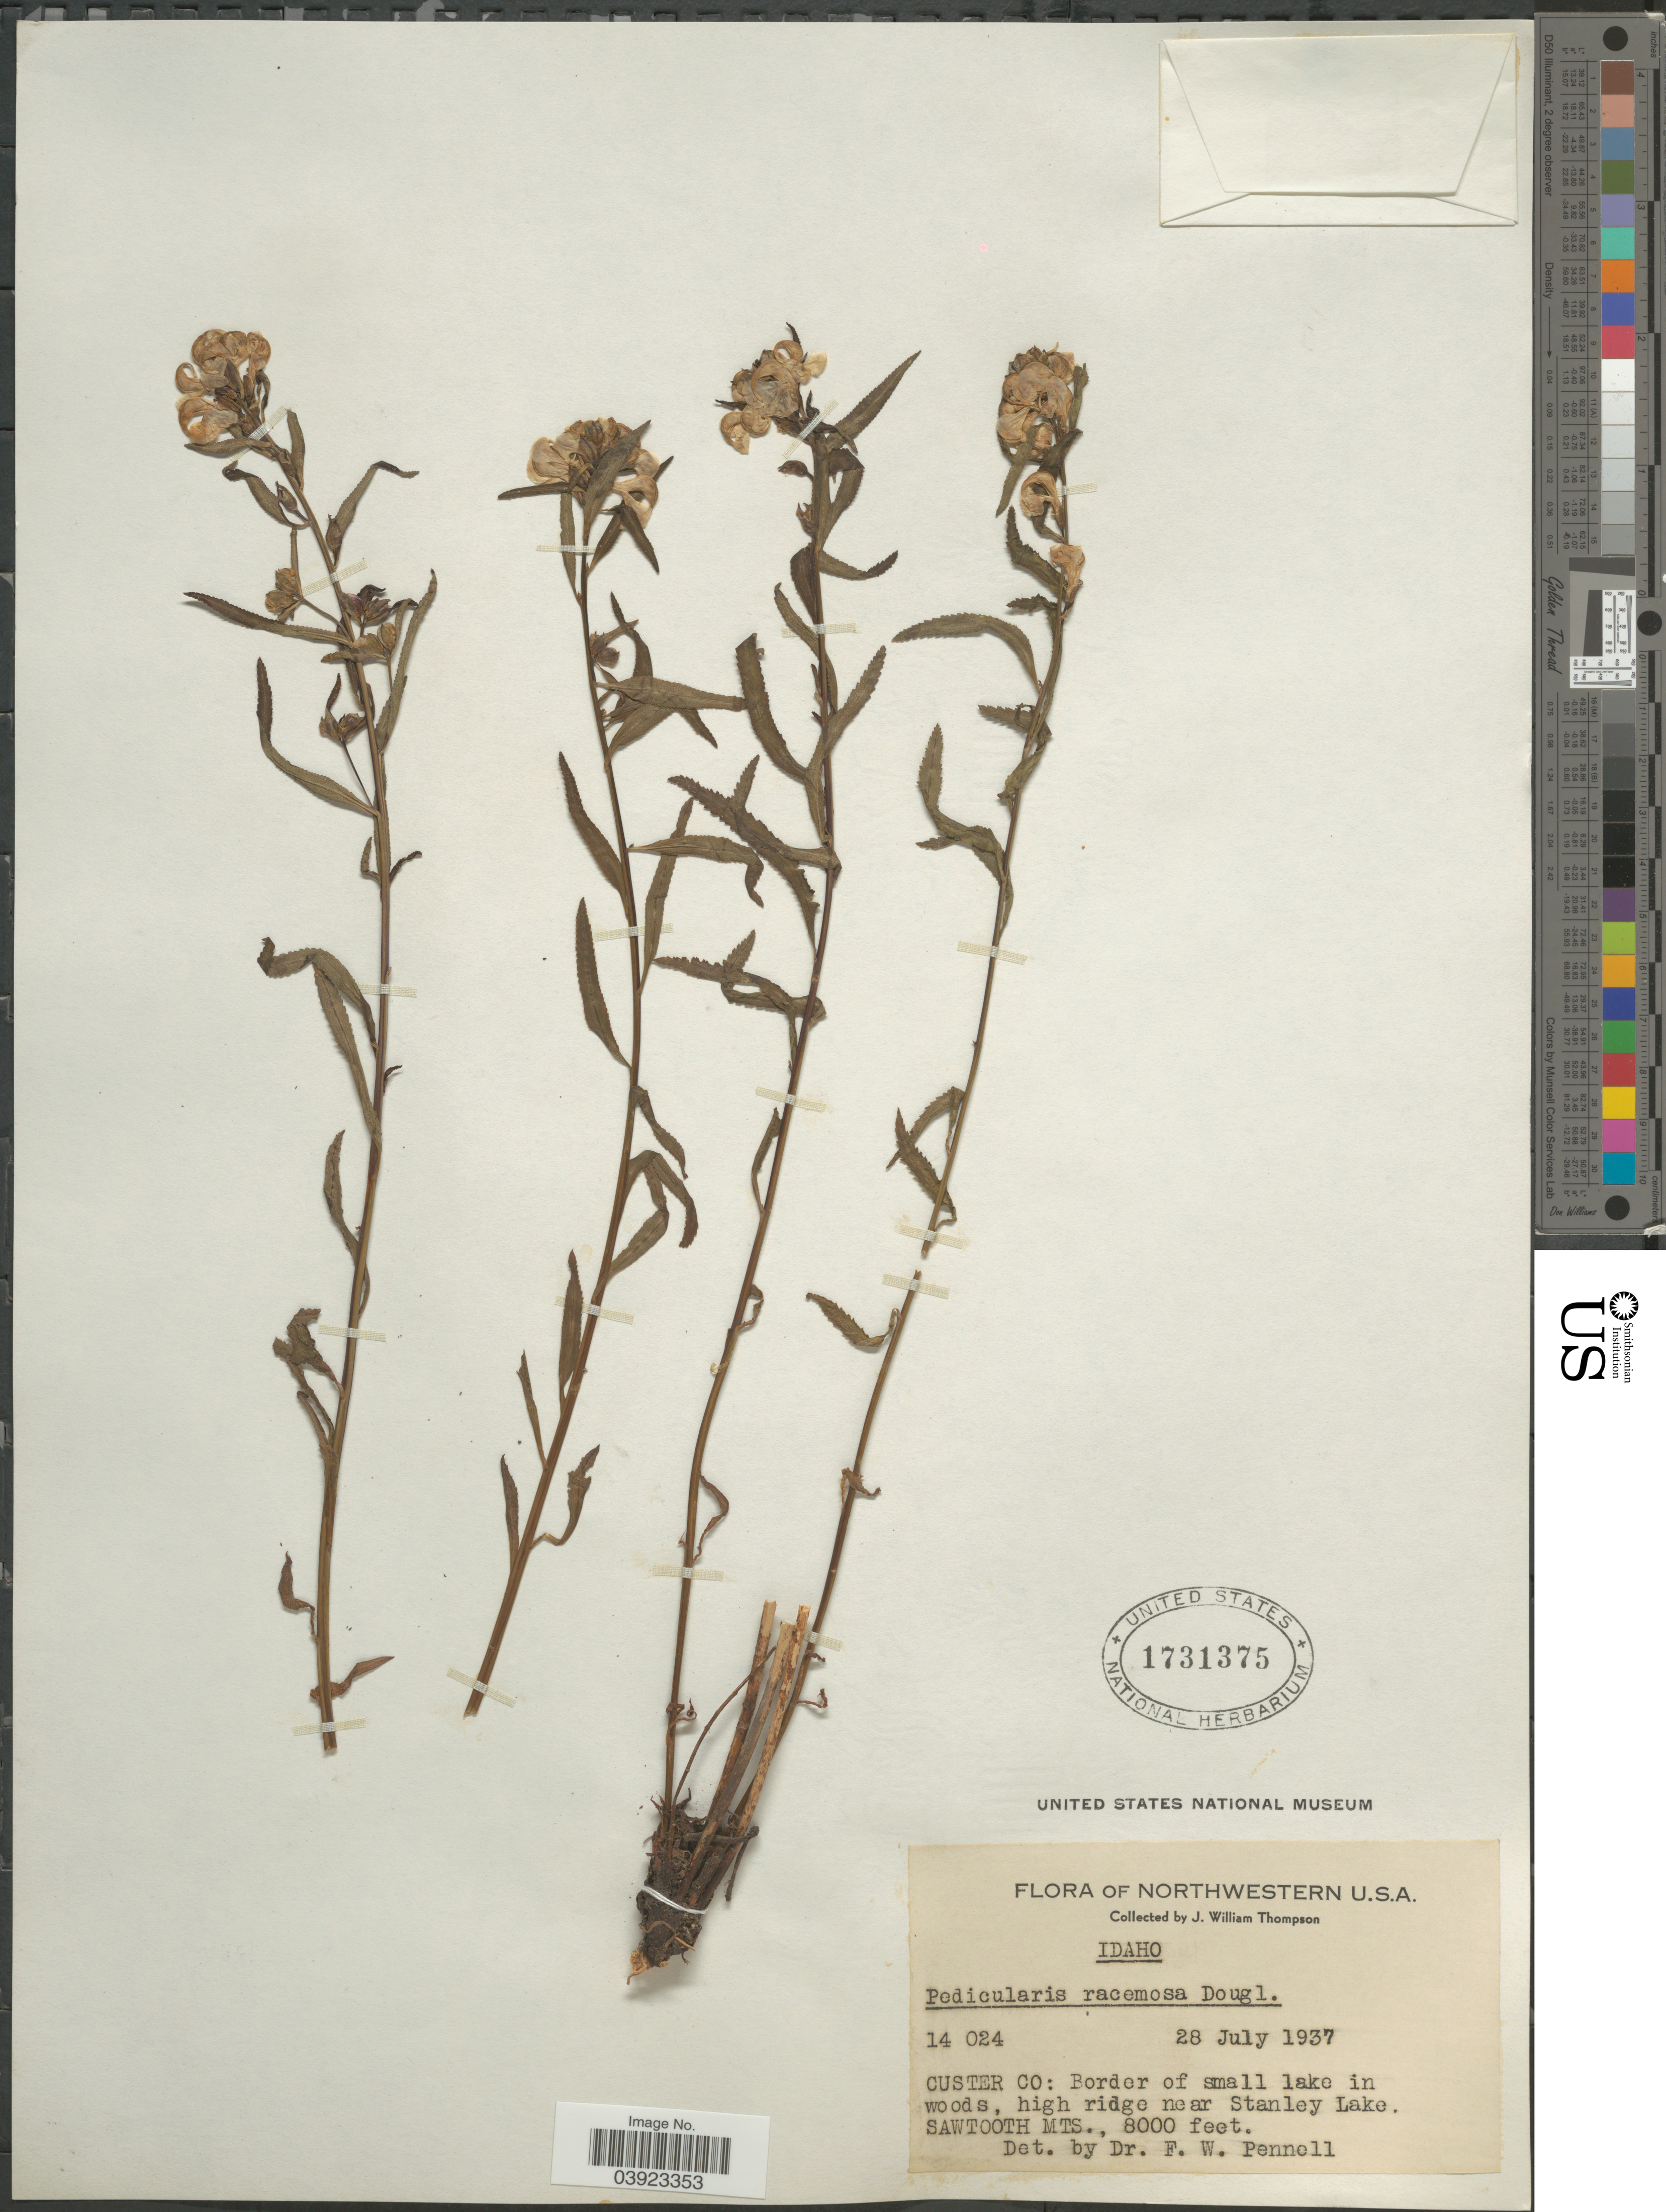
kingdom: Plantae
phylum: Tracheophyta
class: Magnoliopsida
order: Lamiales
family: Orobanchaceae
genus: Pedicularis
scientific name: Pedicularis racemosa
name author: Douglas ex Benth.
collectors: J. W. Thompson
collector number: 14024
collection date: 1937-07-28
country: United States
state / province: Idaho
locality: Custer Co: Border of small lake in woods, high ridge near Stanley Lake. Sawtooth Mts.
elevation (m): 2438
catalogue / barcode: US 1731375